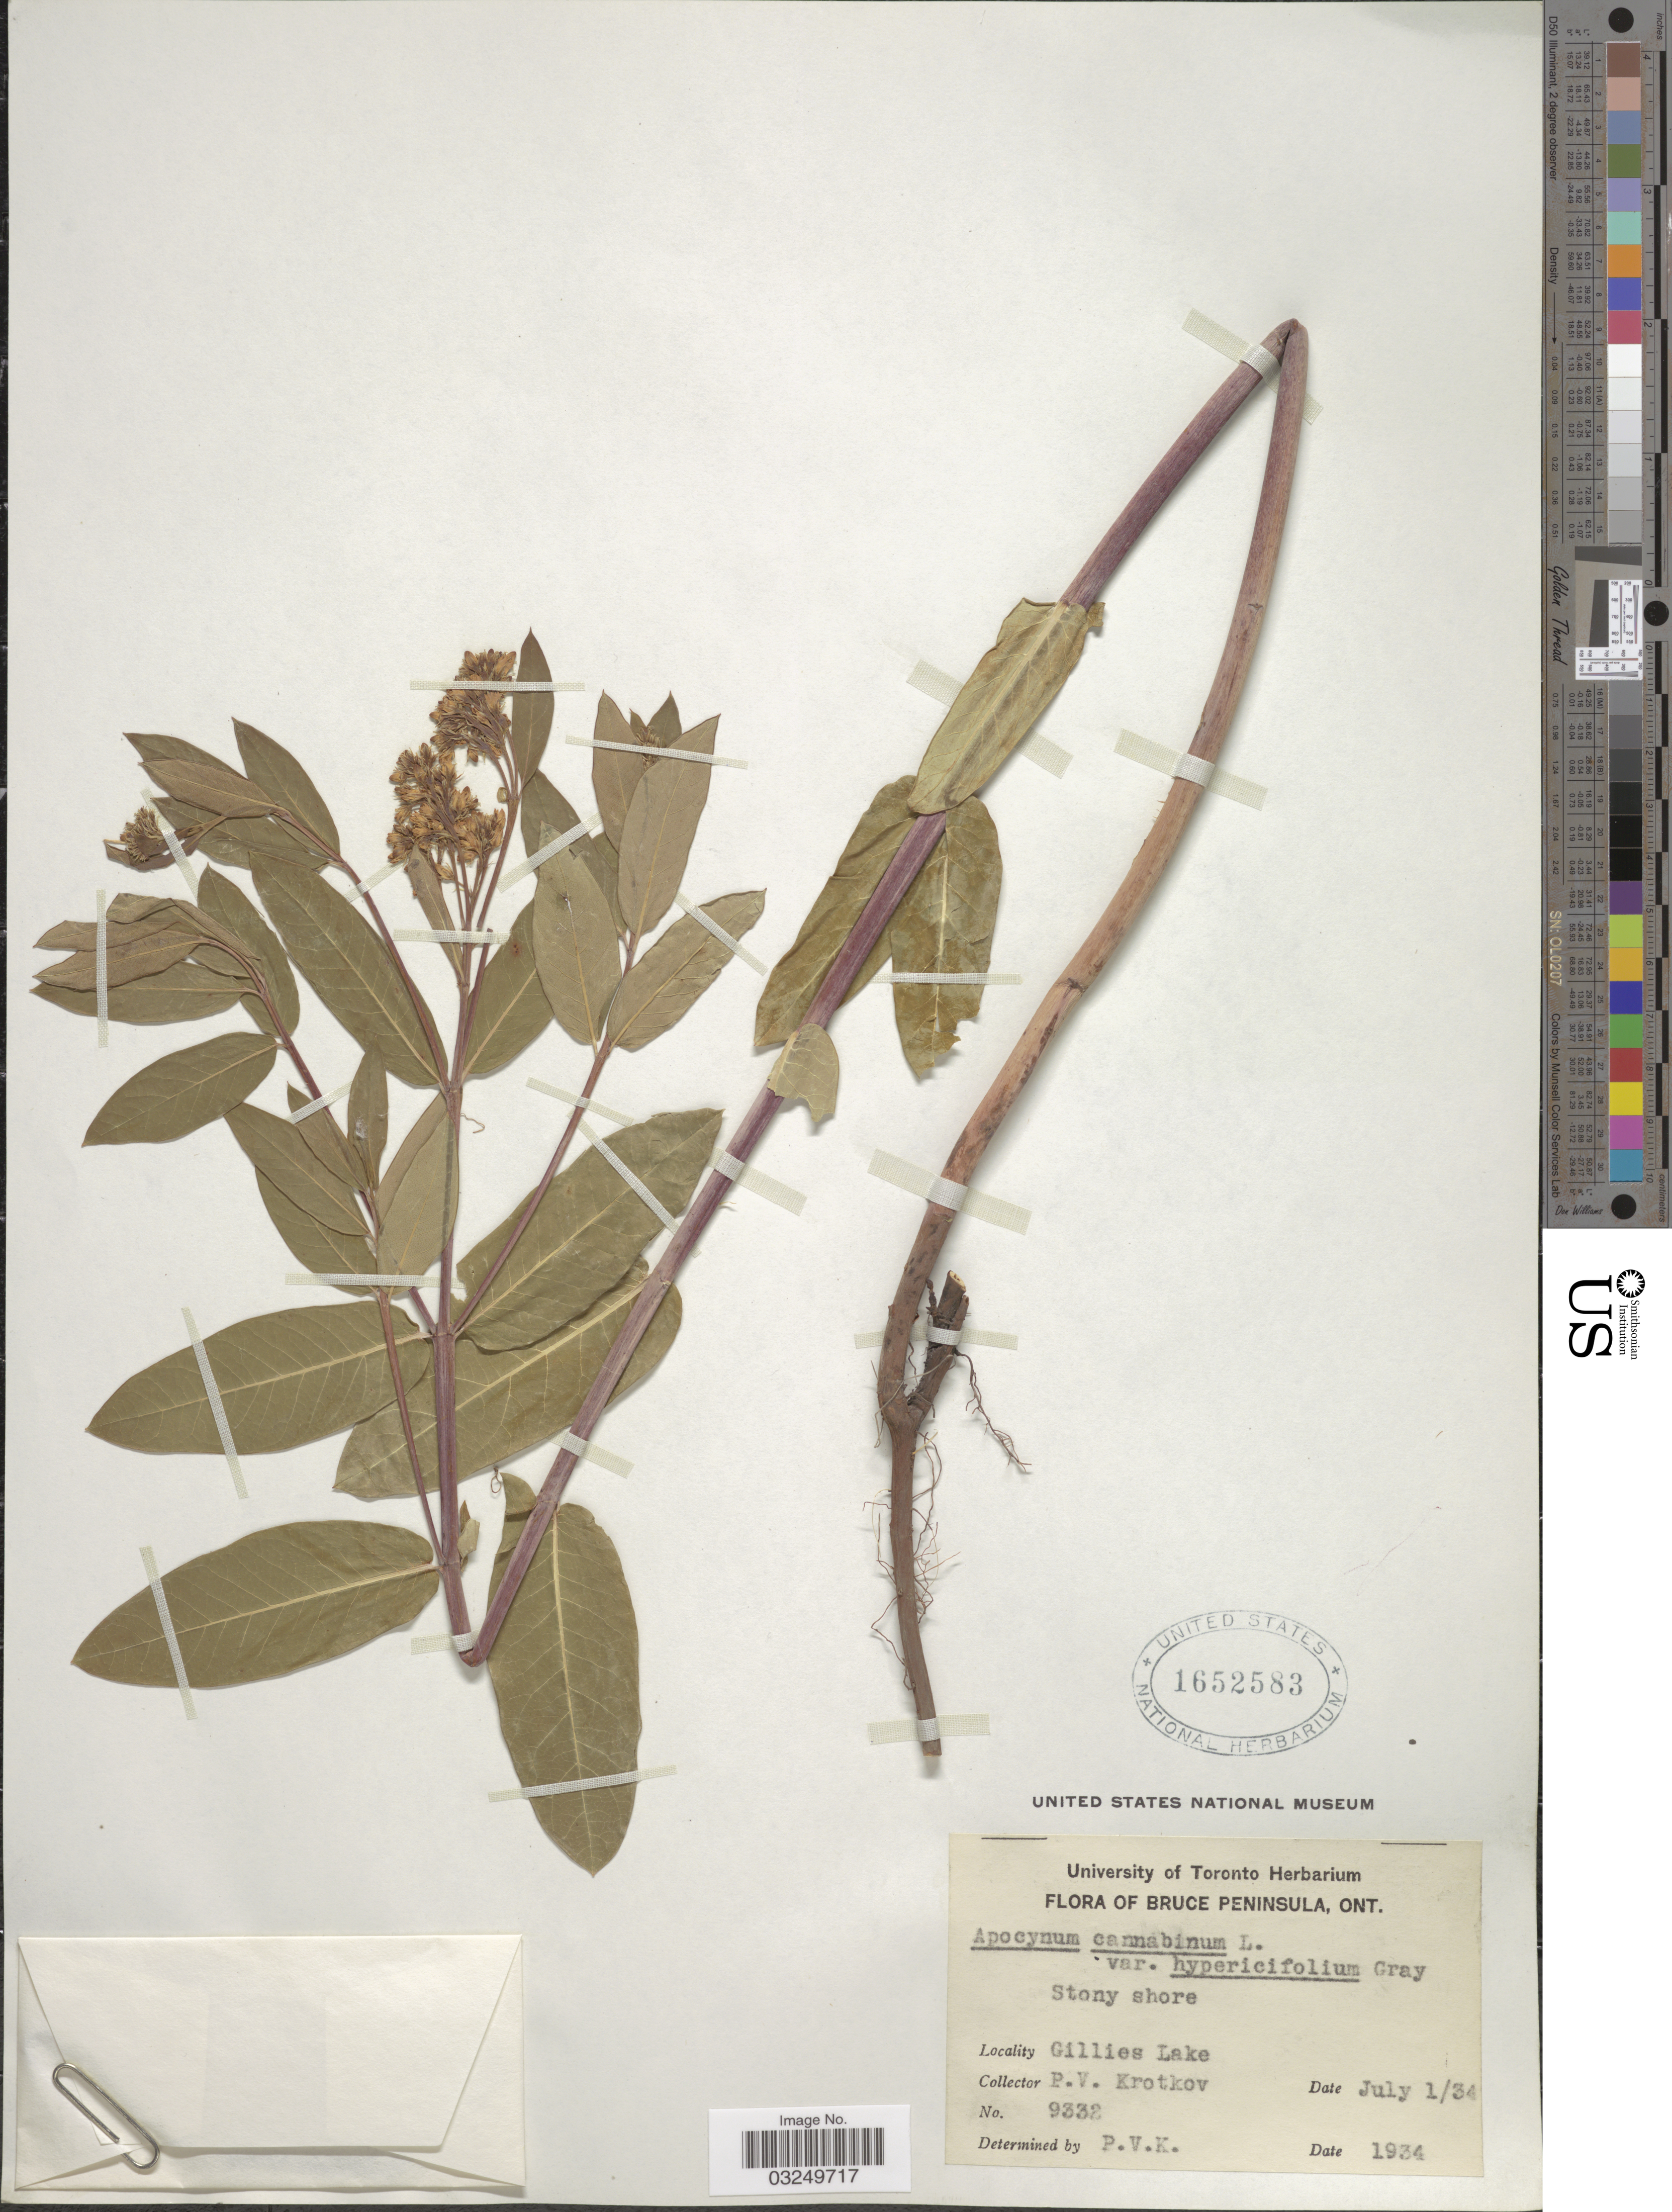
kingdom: Plantae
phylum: Tracheophyta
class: Magnoliopsida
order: Gentianales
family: Apocynaceae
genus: Apocynum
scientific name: Apocynum cannabinum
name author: L.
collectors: P. V. Krotkov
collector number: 9332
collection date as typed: Transcribed d/m/y: 1/7/34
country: Canada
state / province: Ontario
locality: Bruce Peninsula. Gillies Lake.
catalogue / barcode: US 1652583